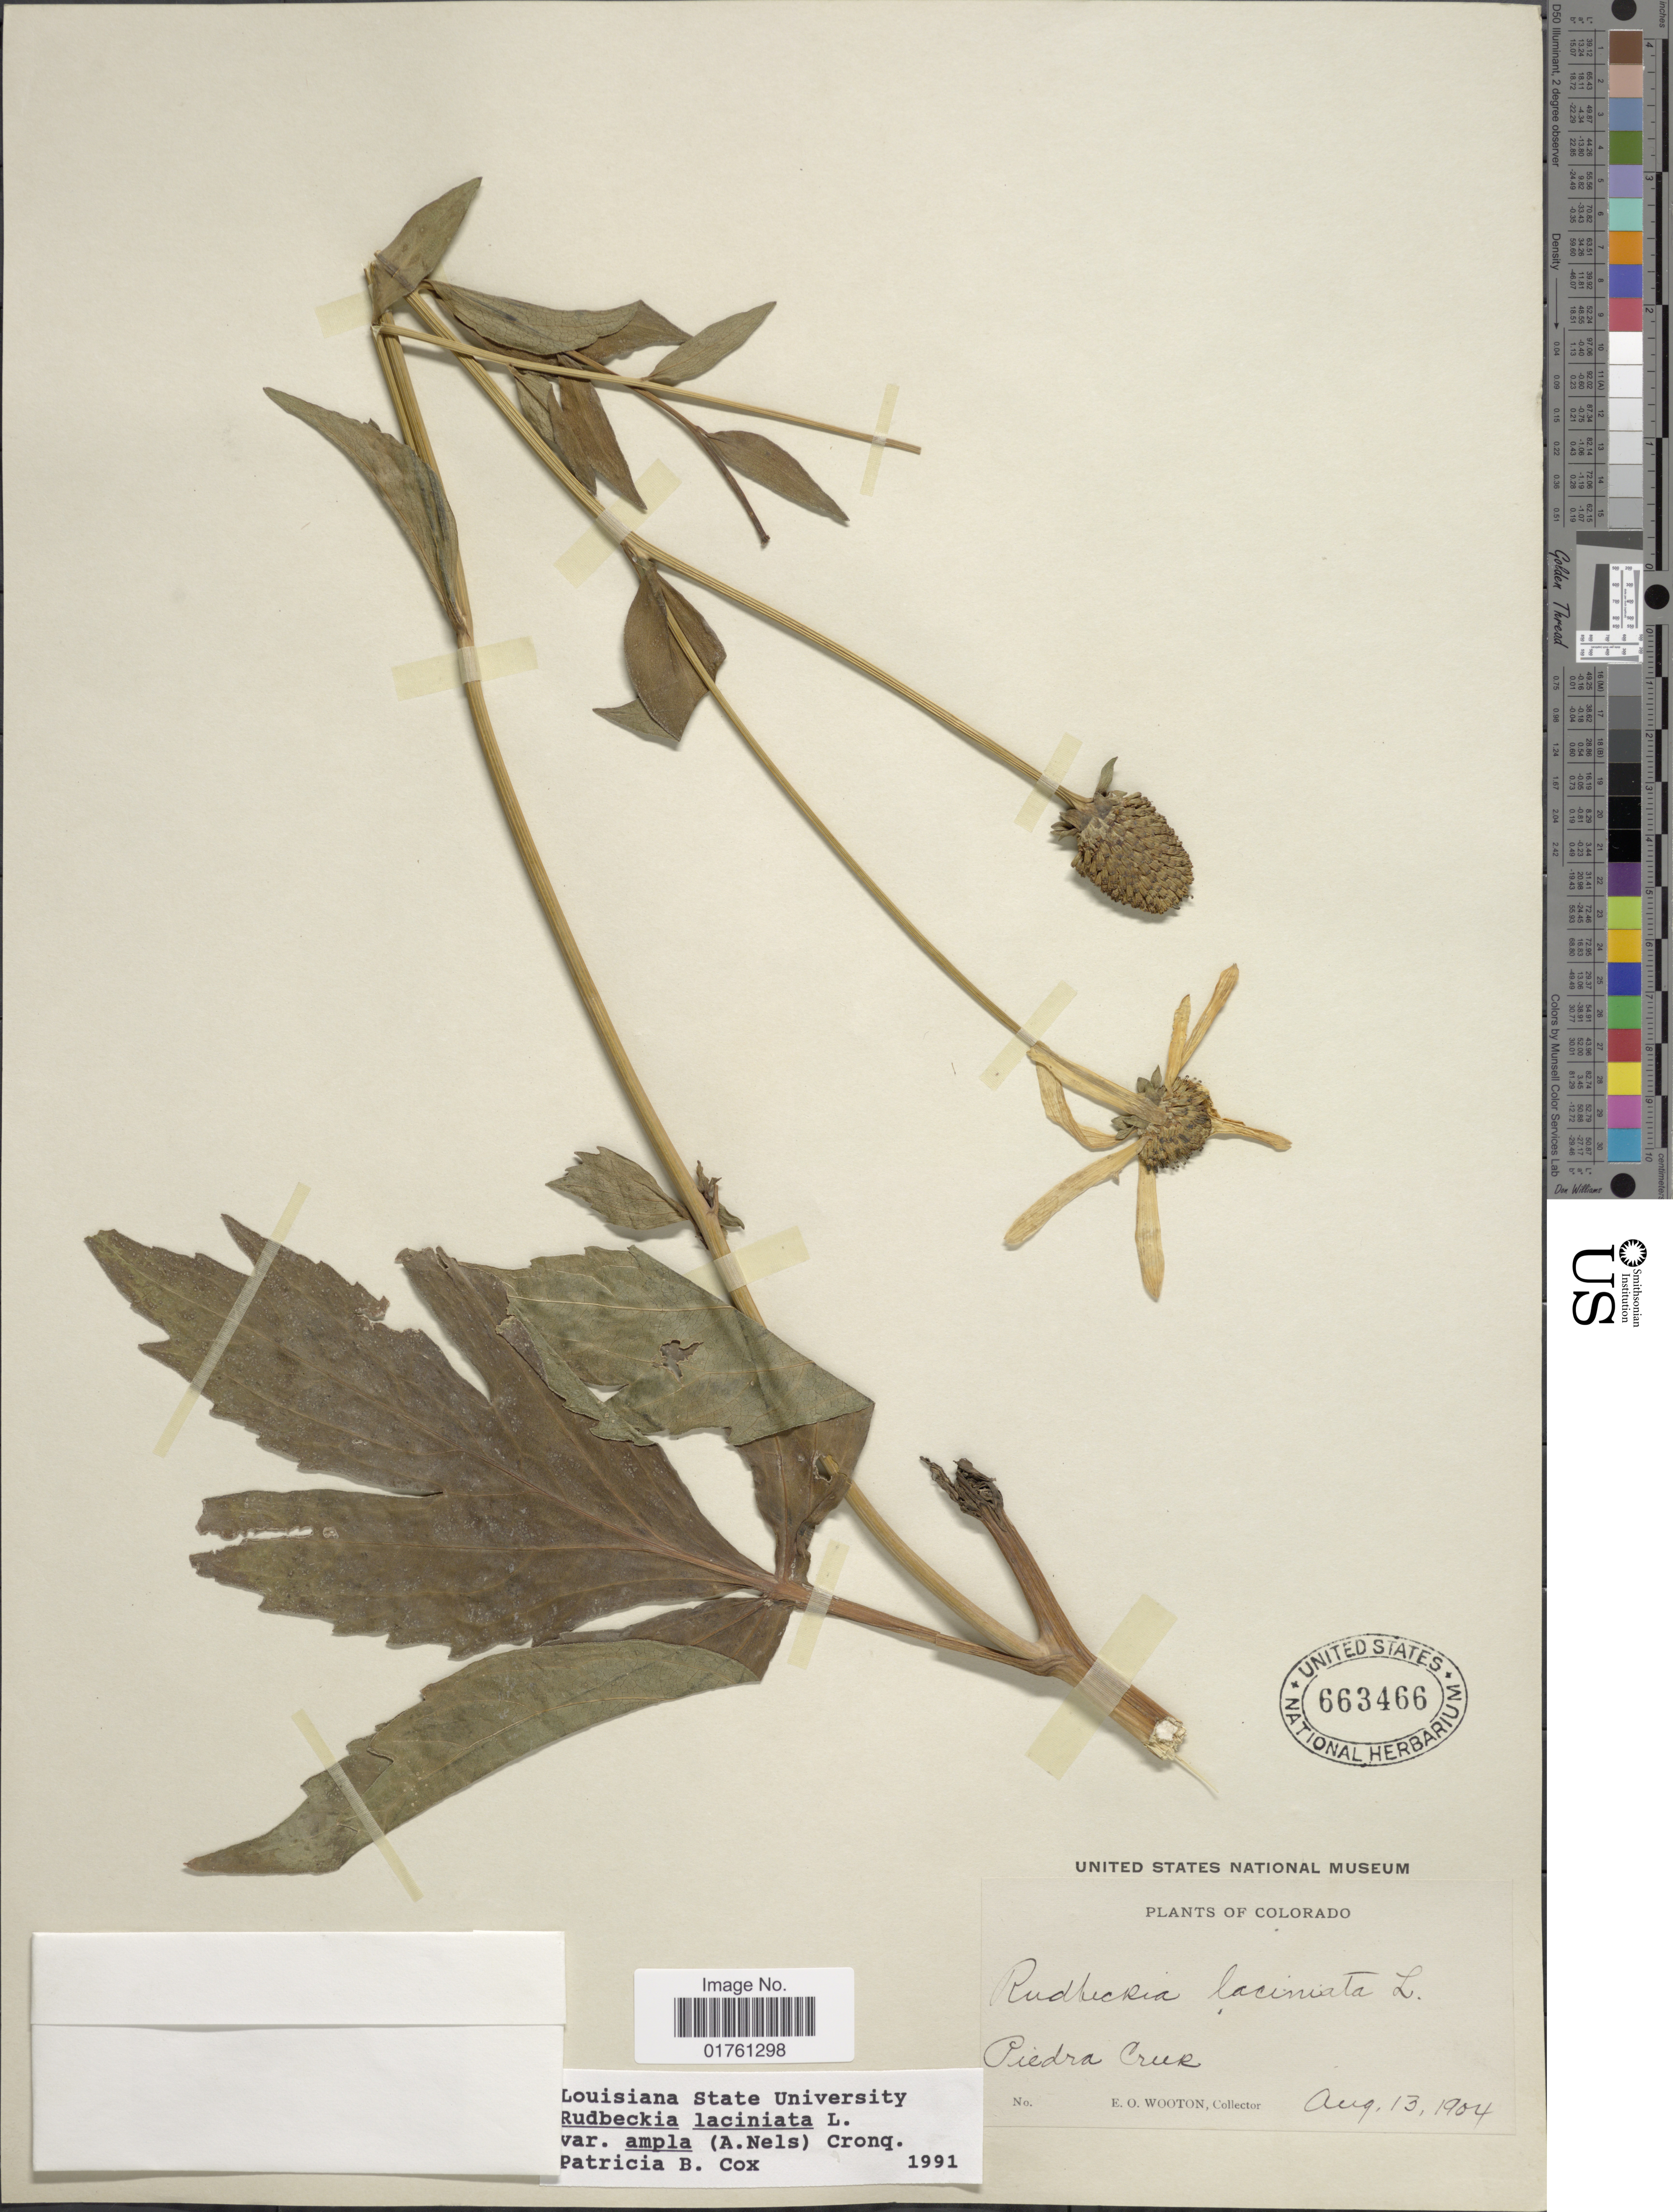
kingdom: Plantae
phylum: Tracheophyta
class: Magnoliopsida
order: Asterales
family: Asteraceae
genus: Rudbeckia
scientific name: Rudbeckia laciniata var. ampla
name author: (A. Nelson) Cronq.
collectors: E. O. Wooton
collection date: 1904-08-13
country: United States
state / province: Colorado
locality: Piedra Creek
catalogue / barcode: US 663466